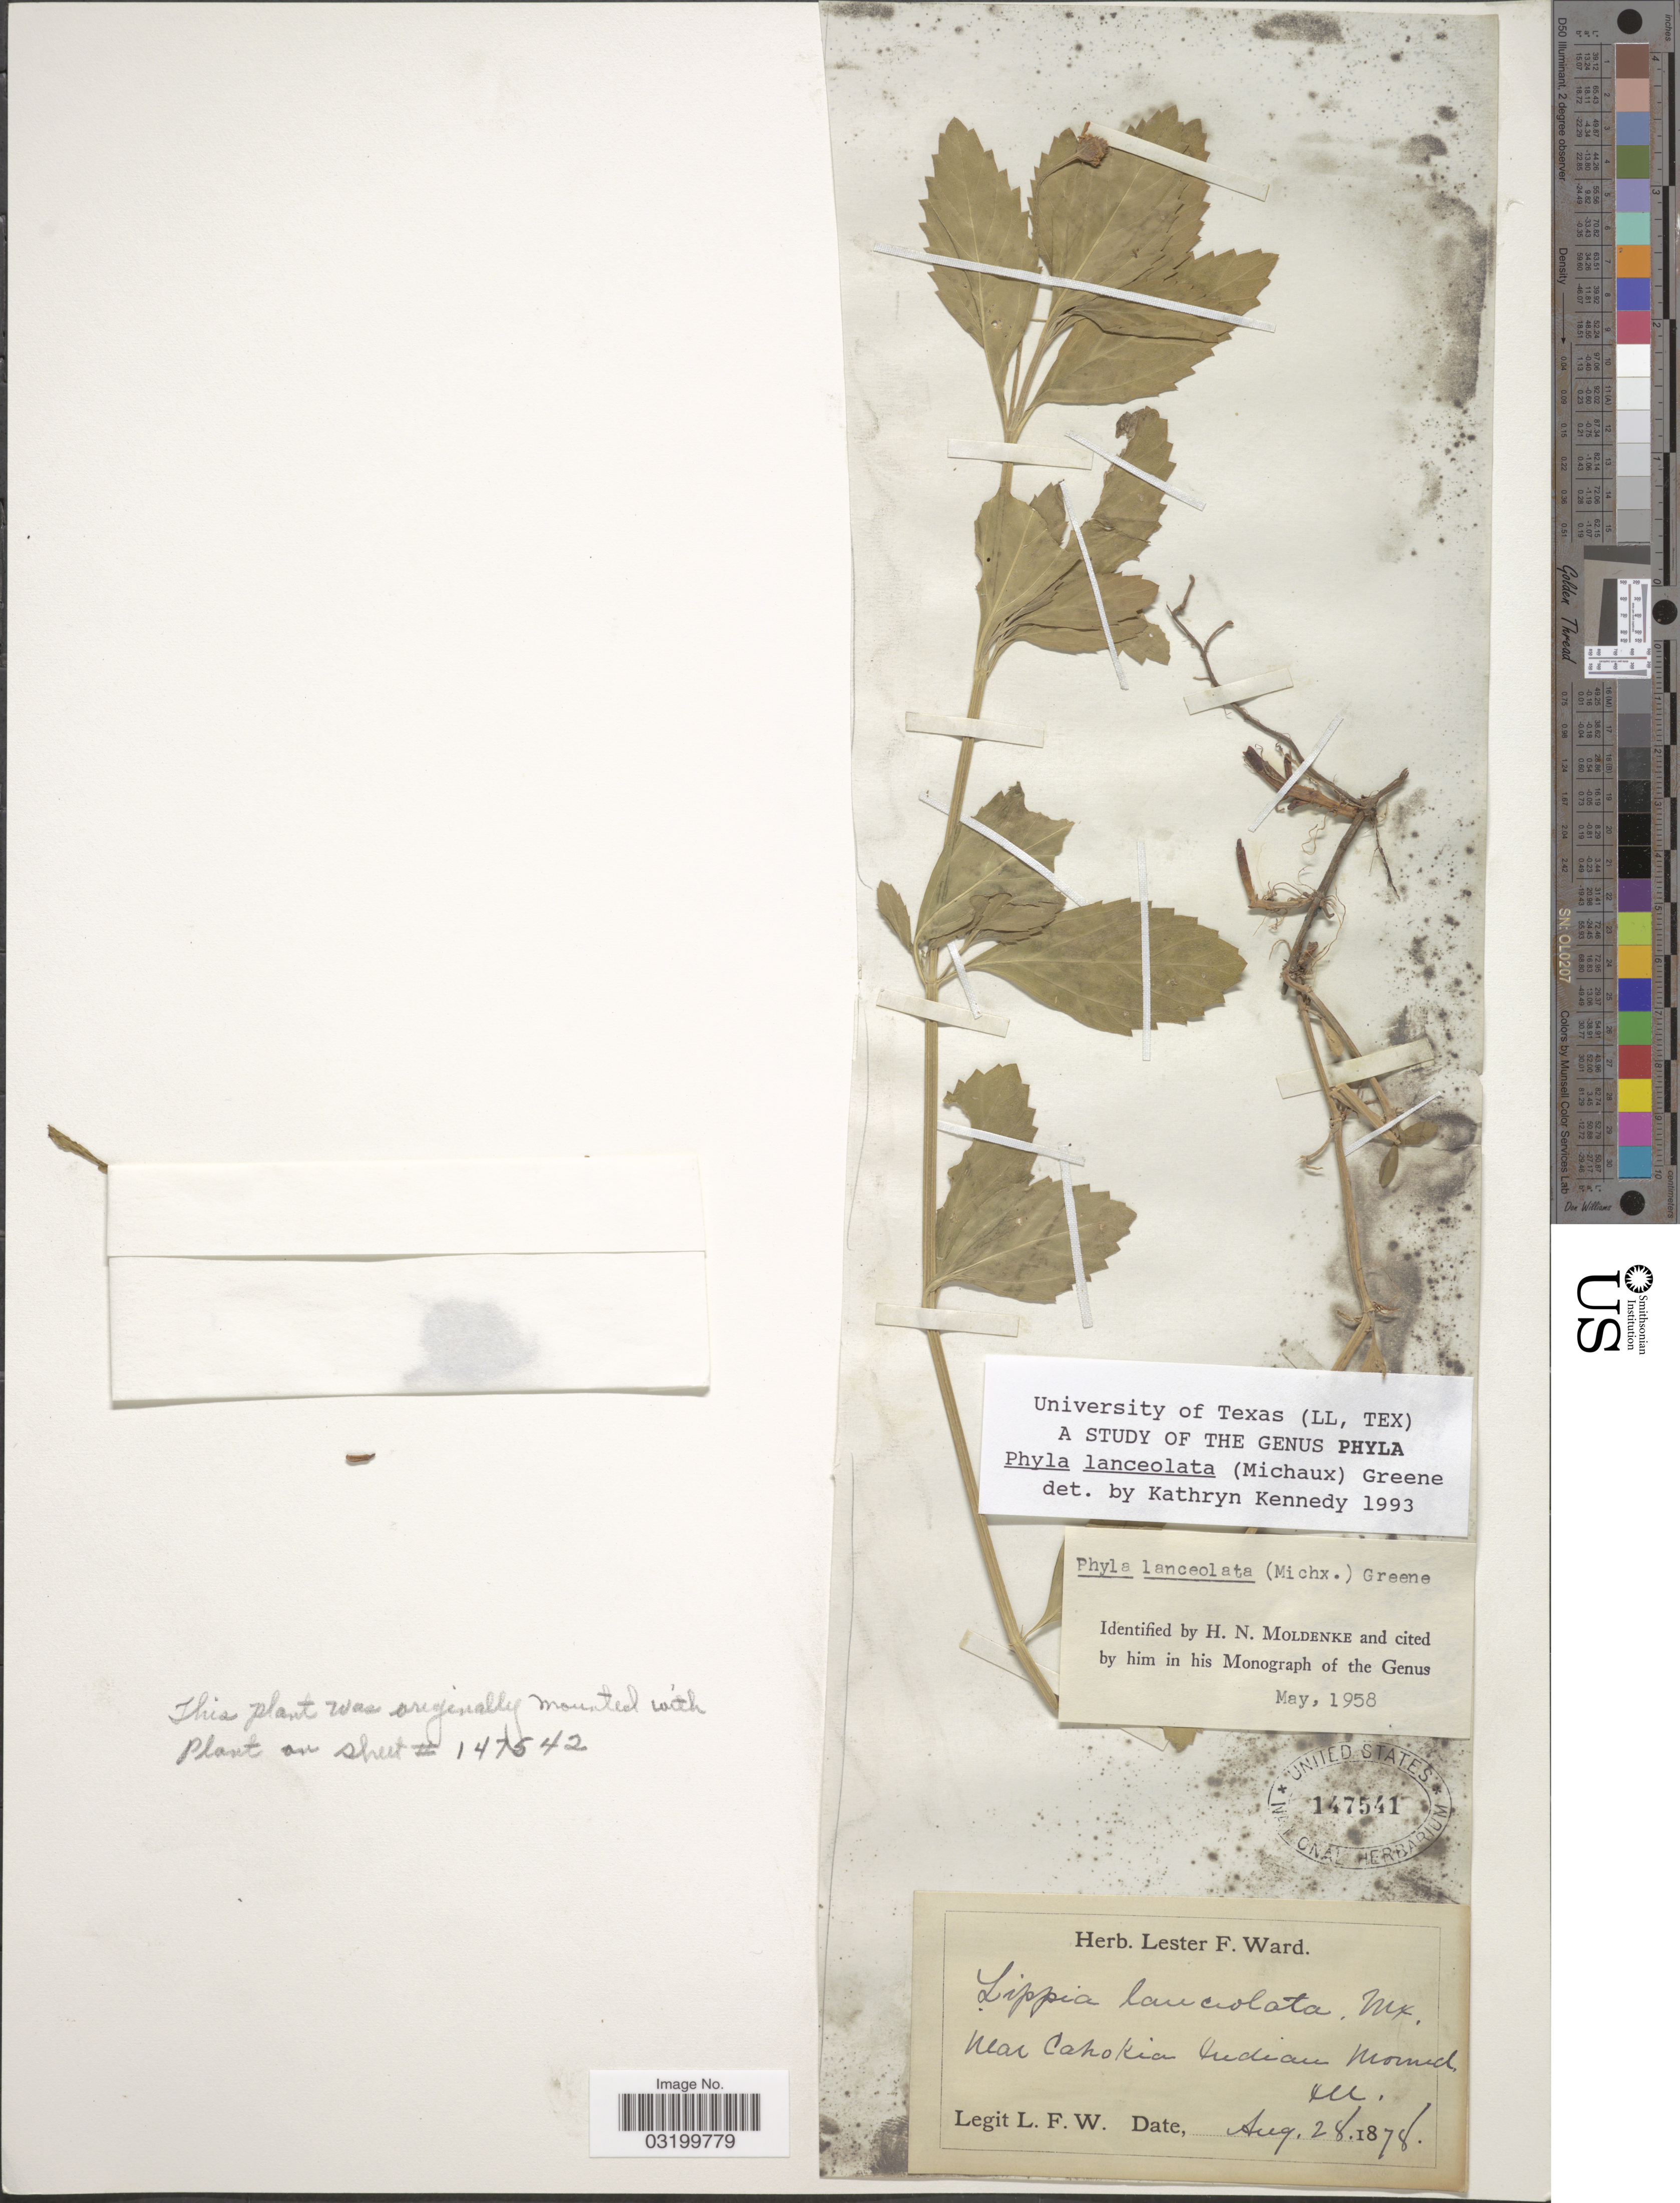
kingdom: Plantae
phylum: Tracheophyta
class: Magnoliopsida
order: Lamiales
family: Verbenaceae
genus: Phyla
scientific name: Phyla lanceolata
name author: (Michx.) Greene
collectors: L. F. Ward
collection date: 1878-08-28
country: United States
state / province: Illinois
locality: Near Cahokia Indian Mound.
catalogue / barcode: US 147541